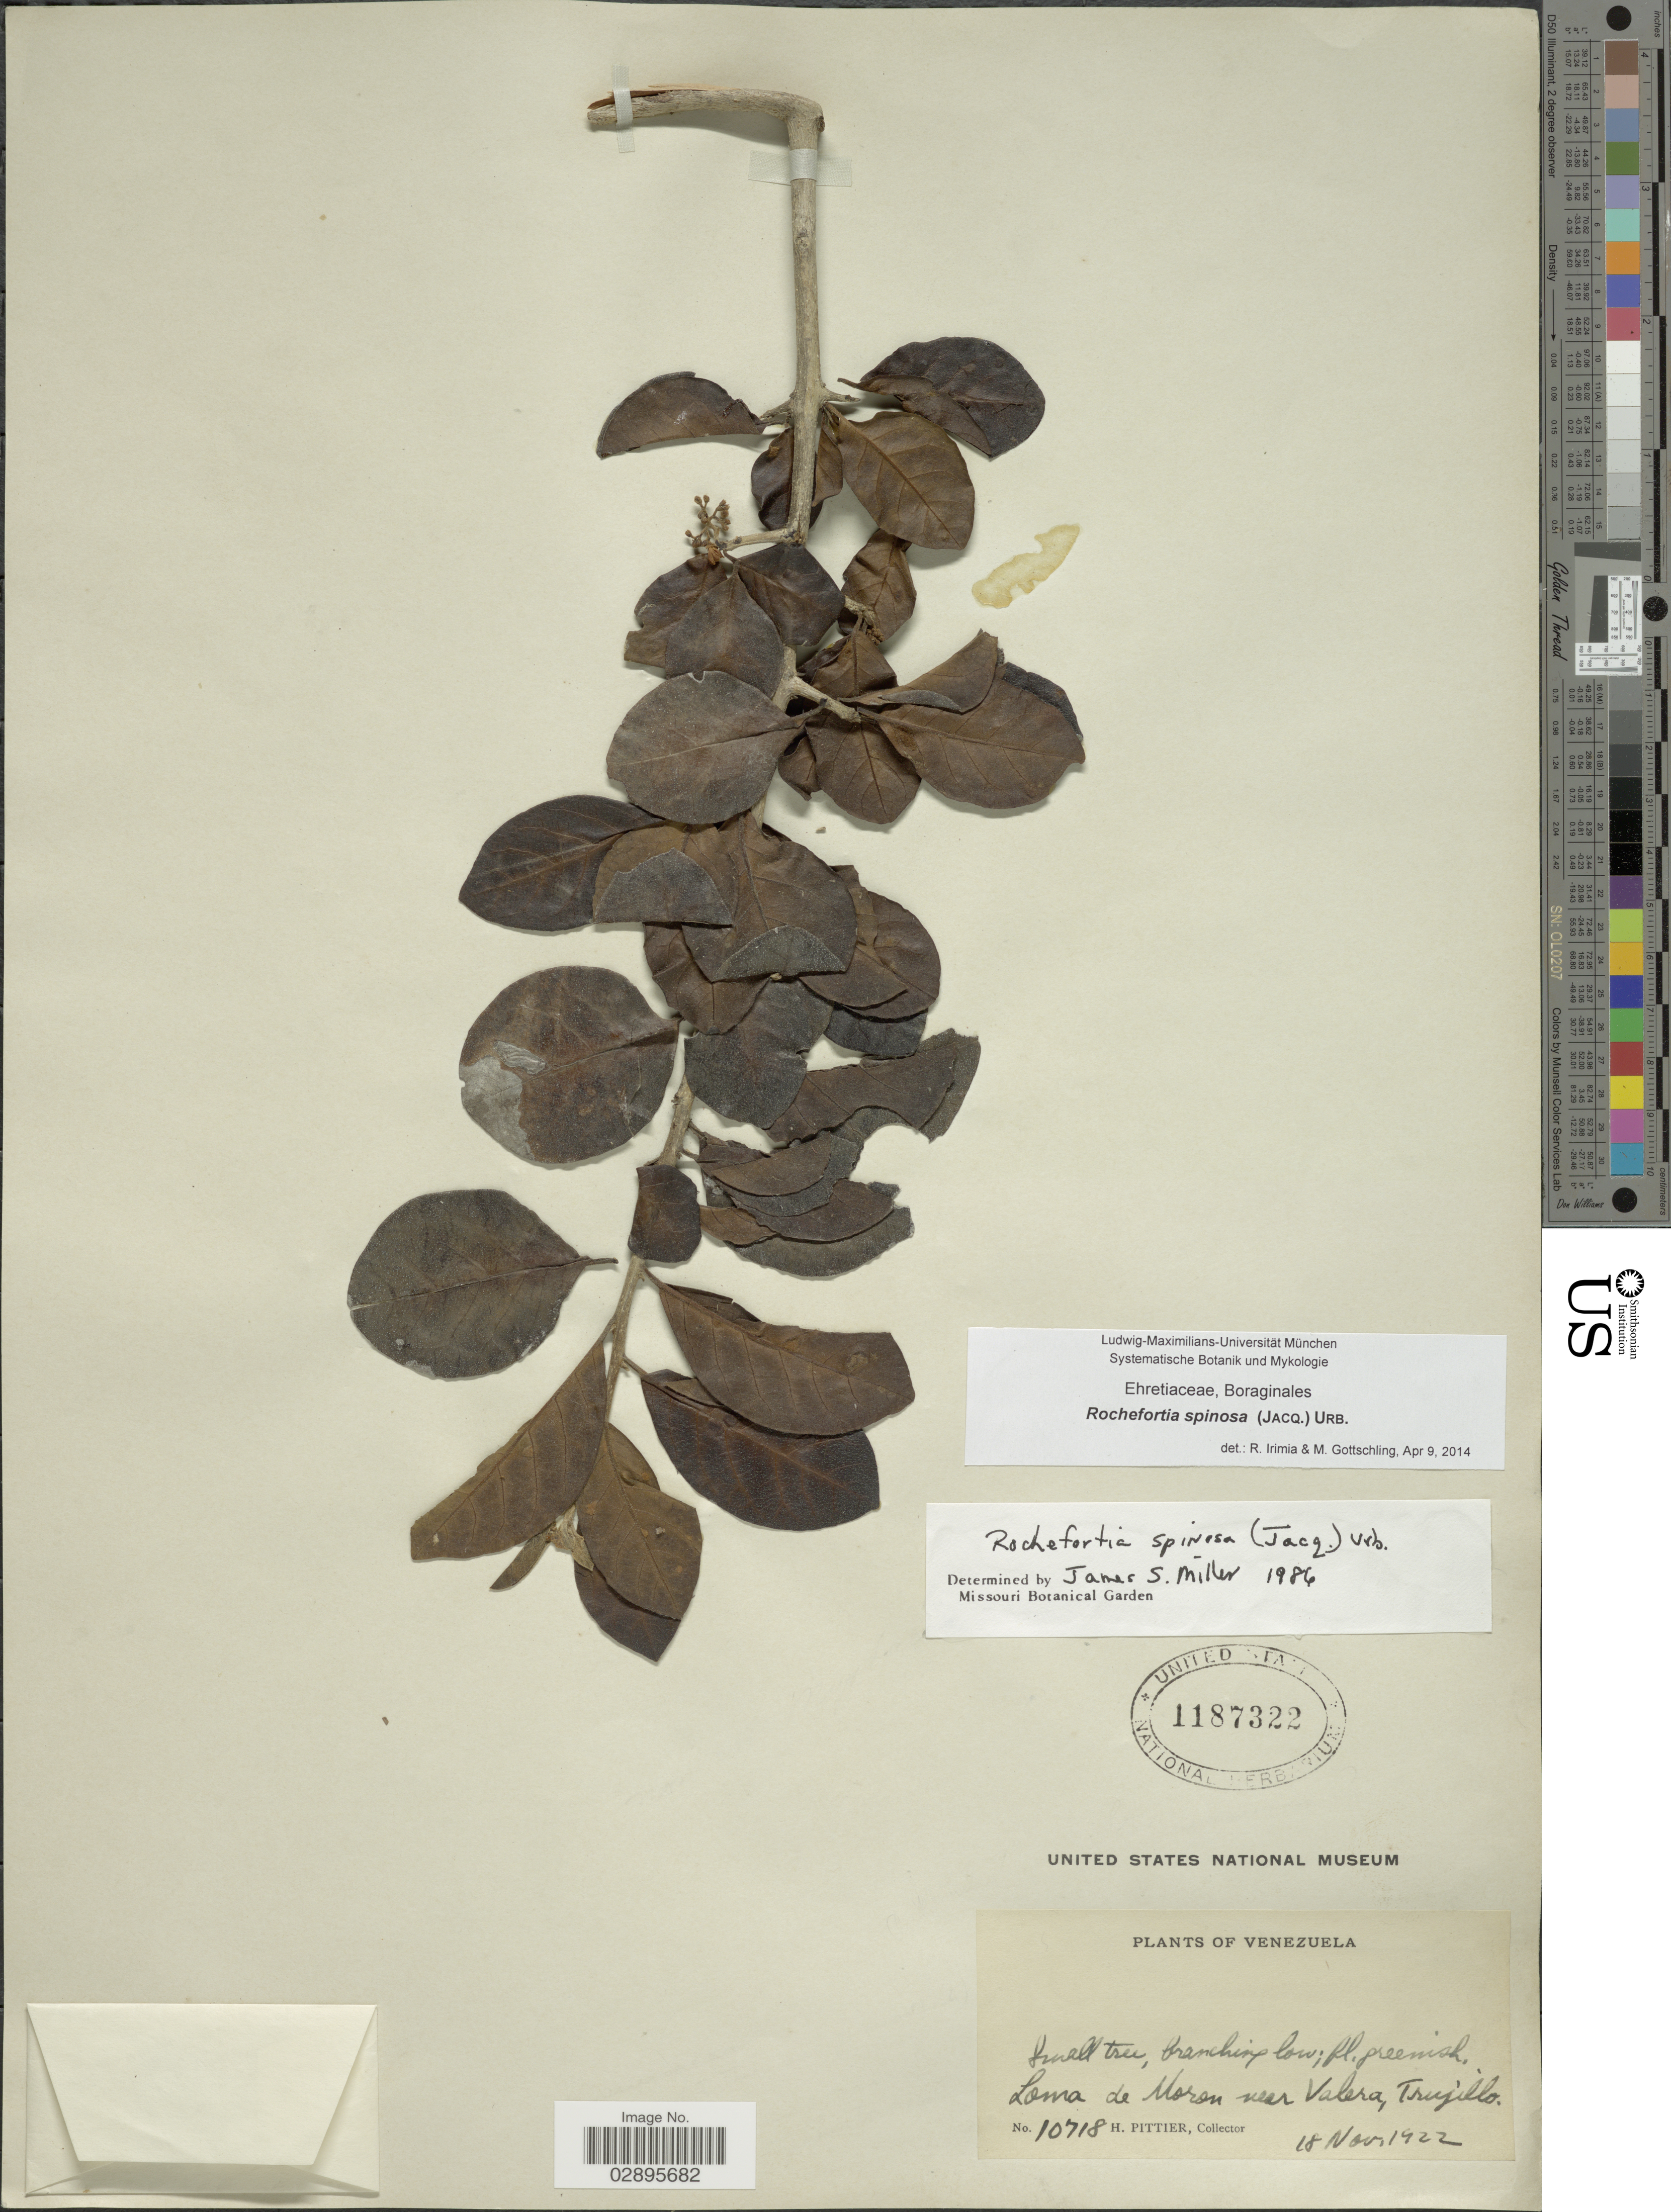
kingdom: Plantae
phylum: Tracheophyta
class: Magnoliopsida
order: Boraginales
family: Ehretiaceae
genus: Rochefortia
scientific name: Rochefortia spinosa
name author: (Jacq.) Urb.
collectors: H. F. Pittier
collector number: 10718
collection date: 1922-11-18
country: Venezuela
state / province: Trujillo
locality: Loma de Moron near Valera.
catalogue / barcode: US 1187322